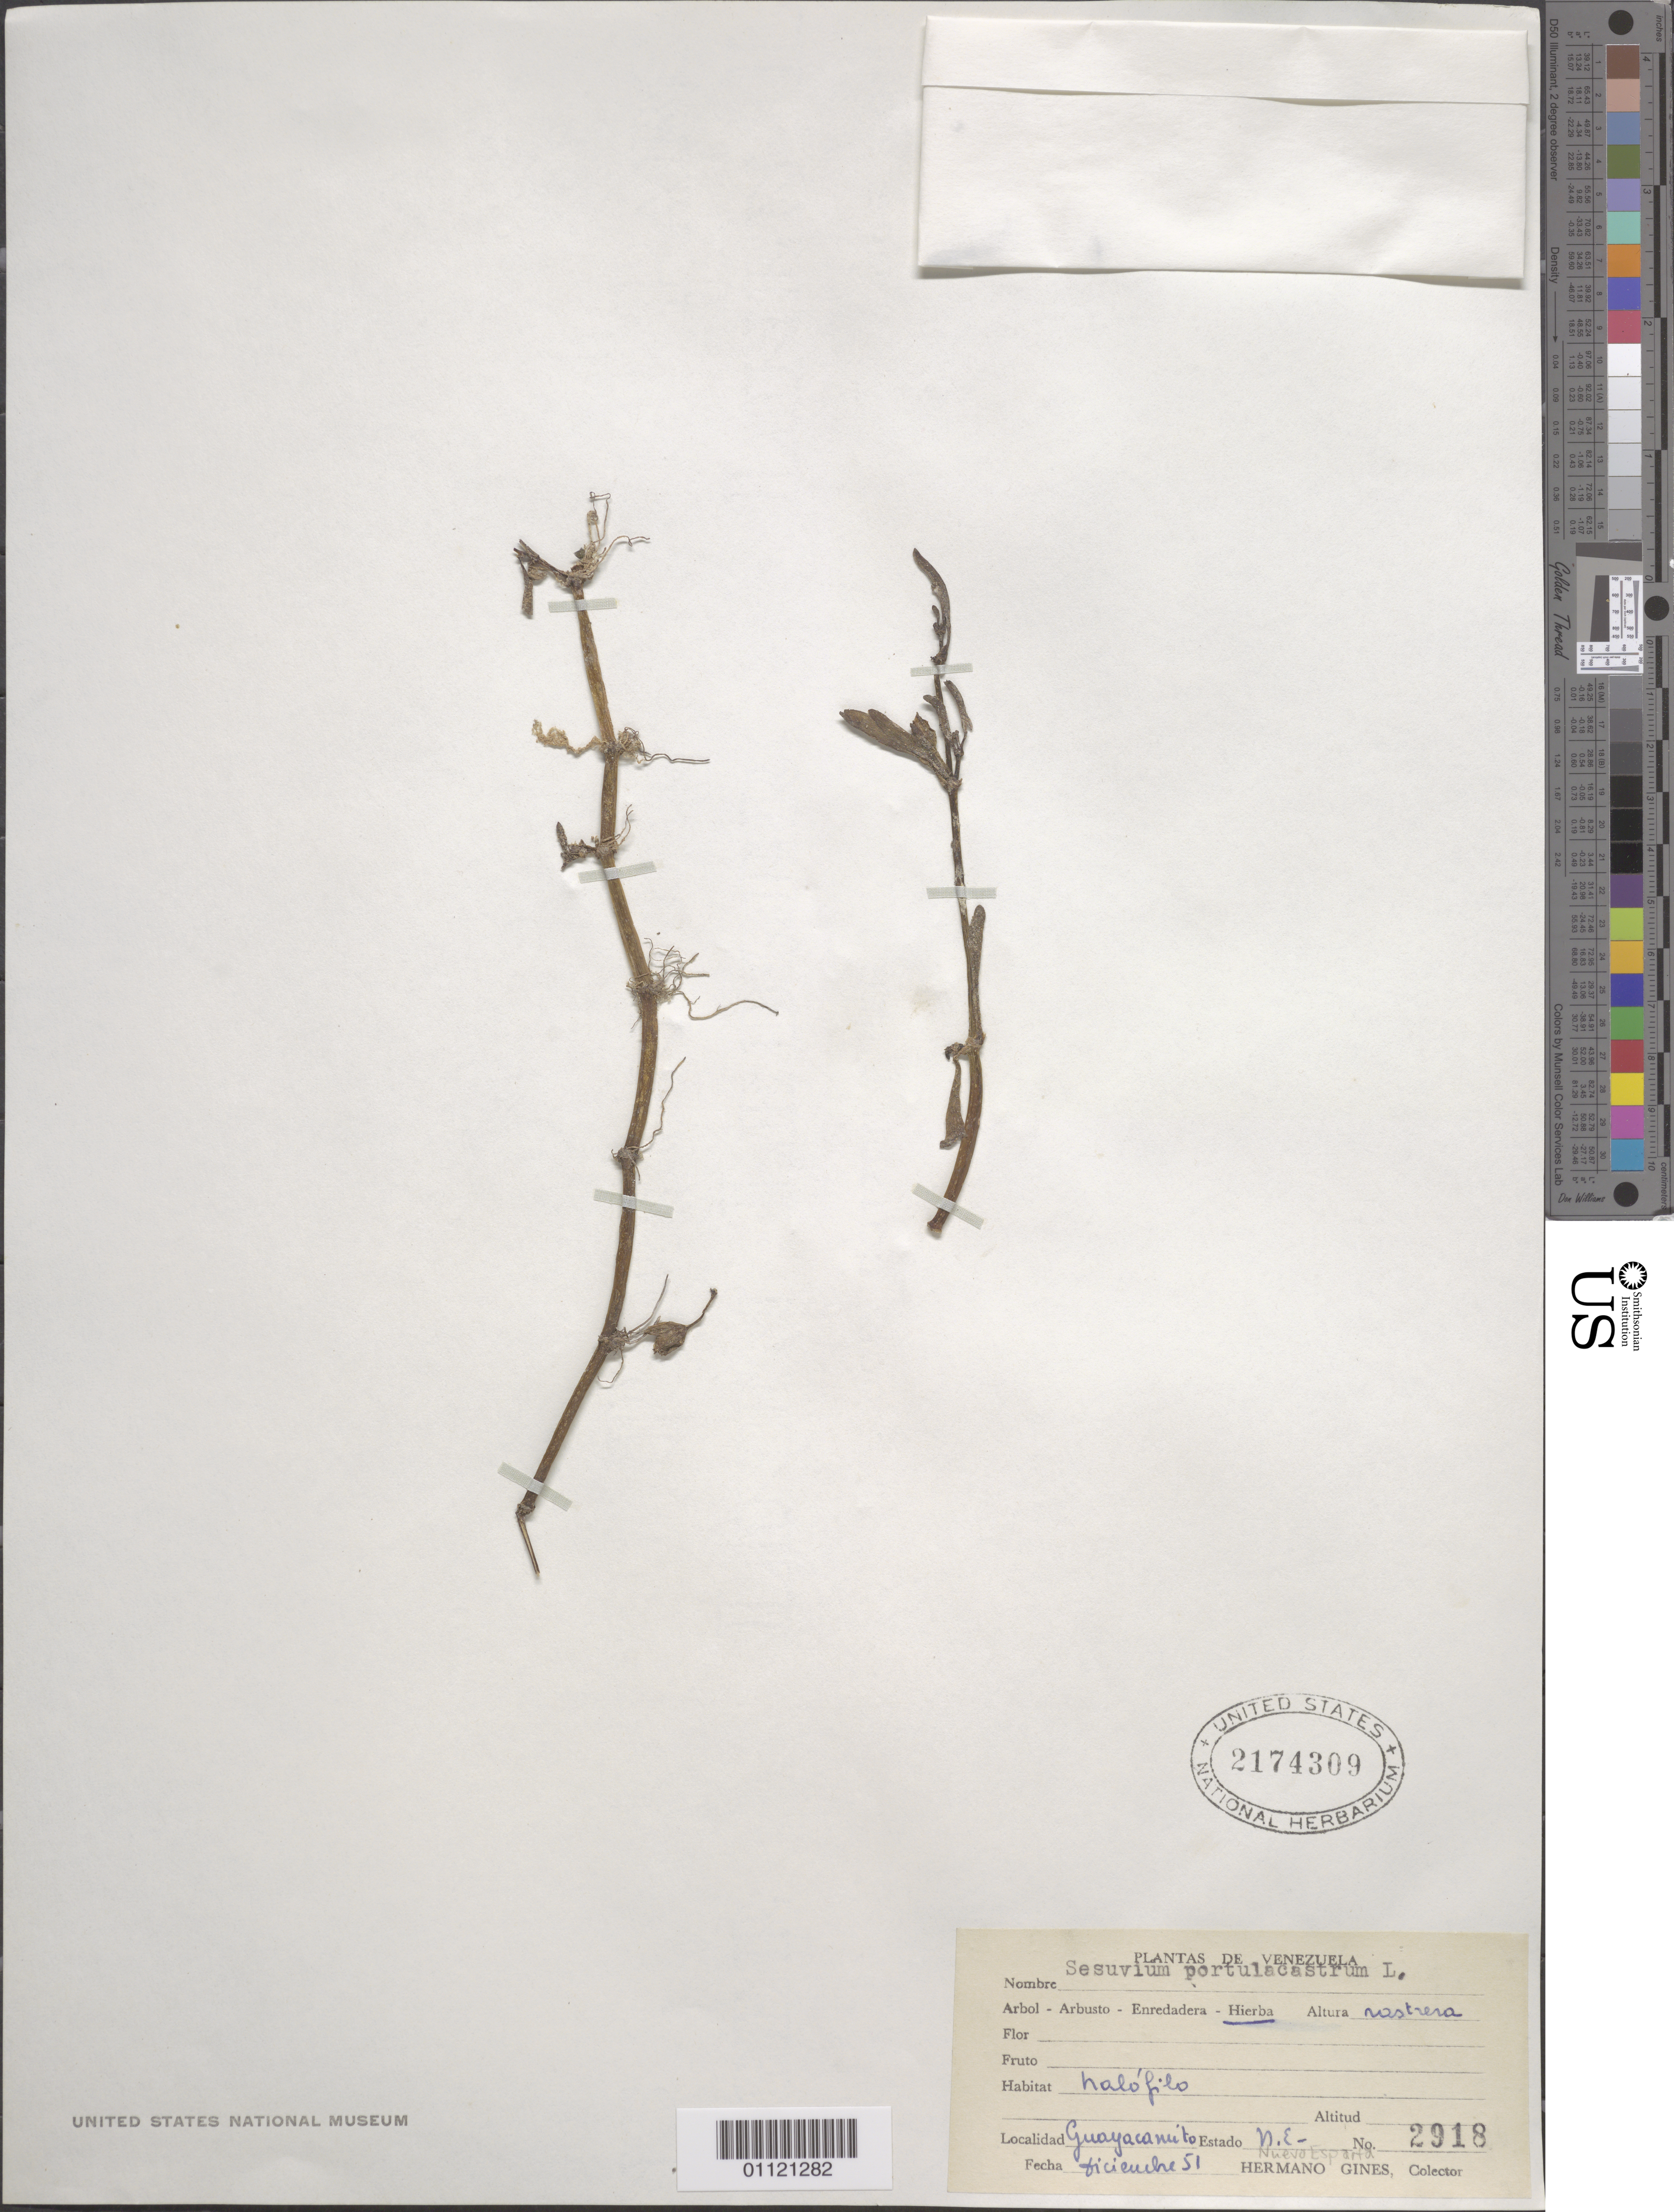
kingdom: Plantae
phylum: Tracheophyta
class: Magnoliopsida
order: Caryophyllales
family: Aizoaceae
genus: Sesuvium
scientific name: Sesuvium portulacastrum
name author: (L.) L.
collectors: Bro. Gines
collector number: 2918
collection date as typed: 01 Dec 1951 to 31 Dec 1951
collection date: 1951-12-01/1951-12-31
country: Venezuela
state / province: Nueva Esparta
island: Margarita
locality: Guayacancito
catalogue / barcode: US 2174309